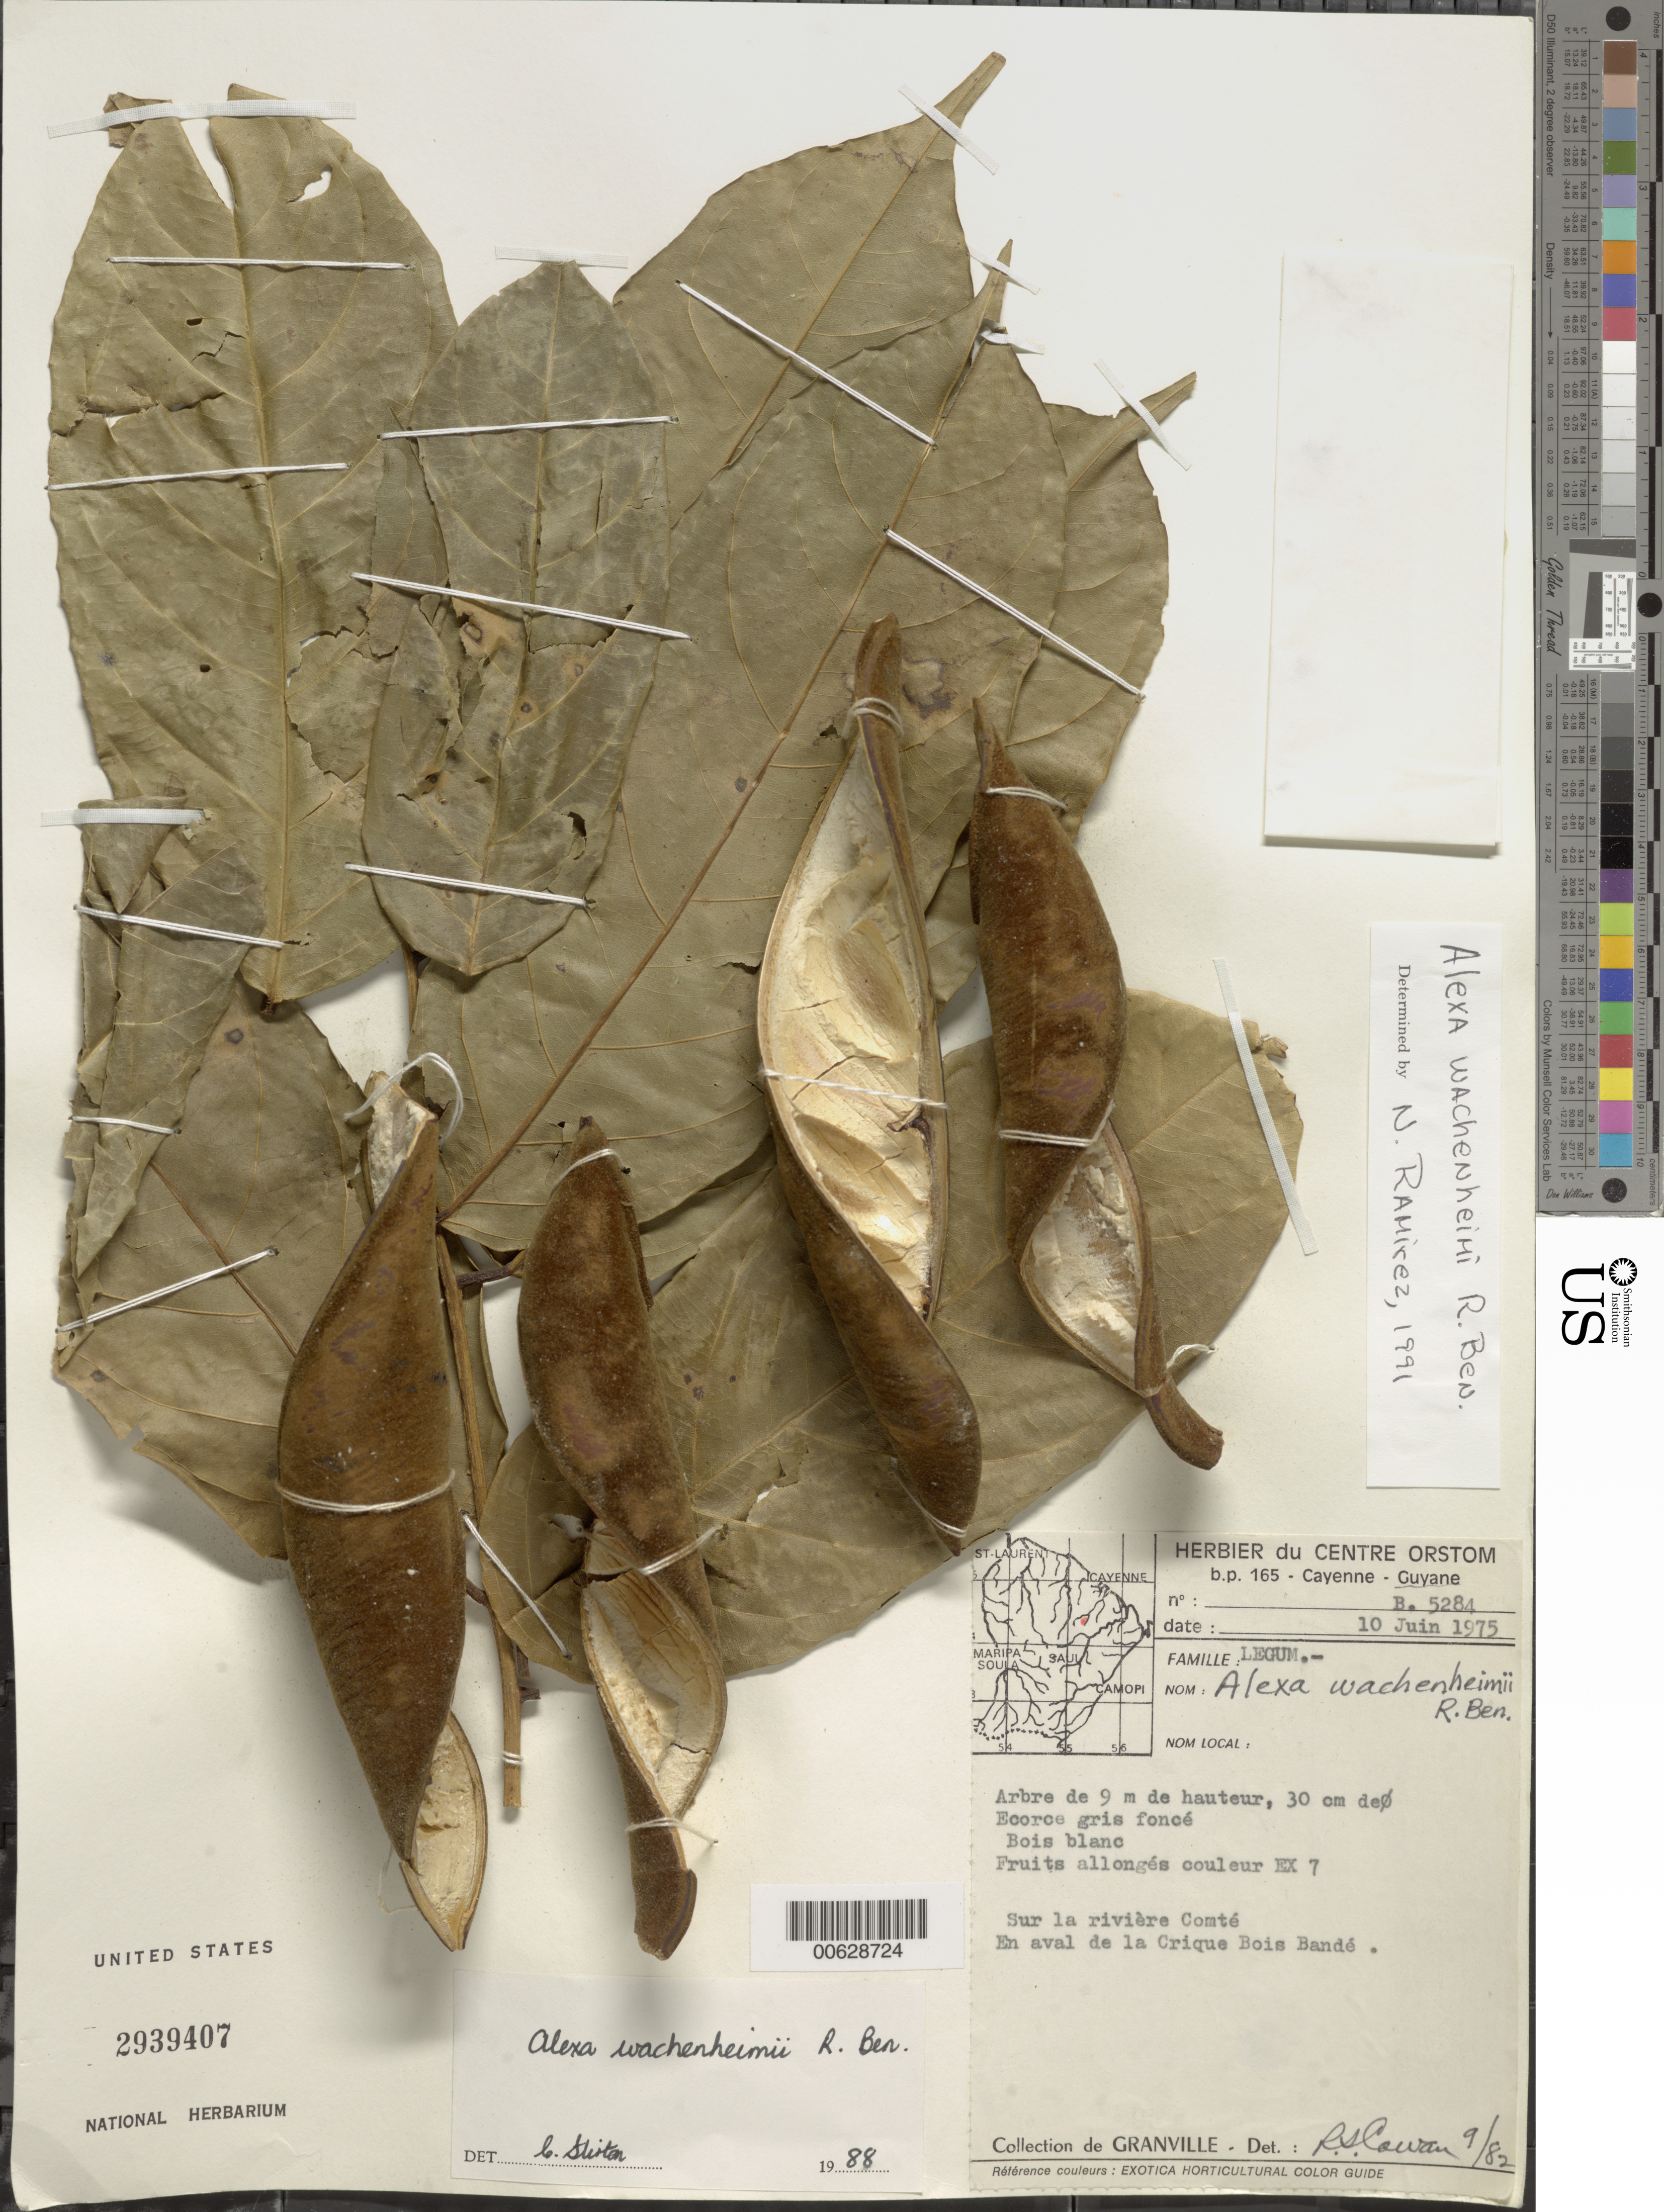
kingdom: Plantae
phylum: Tracheophyta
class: Magnoliopsida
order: Fabales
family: Fabaceae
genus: Alexa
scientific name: Alexa wachenheimii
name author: Benoist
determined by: Ramírez, N.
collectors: J.-J. de Granville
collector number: B 5284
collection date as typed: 10-Jun-75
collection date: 1975-06-10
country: French Guiana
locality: Rivière Comté, 500 m en aval de crique Bois Bandé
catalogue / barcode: US 2939407